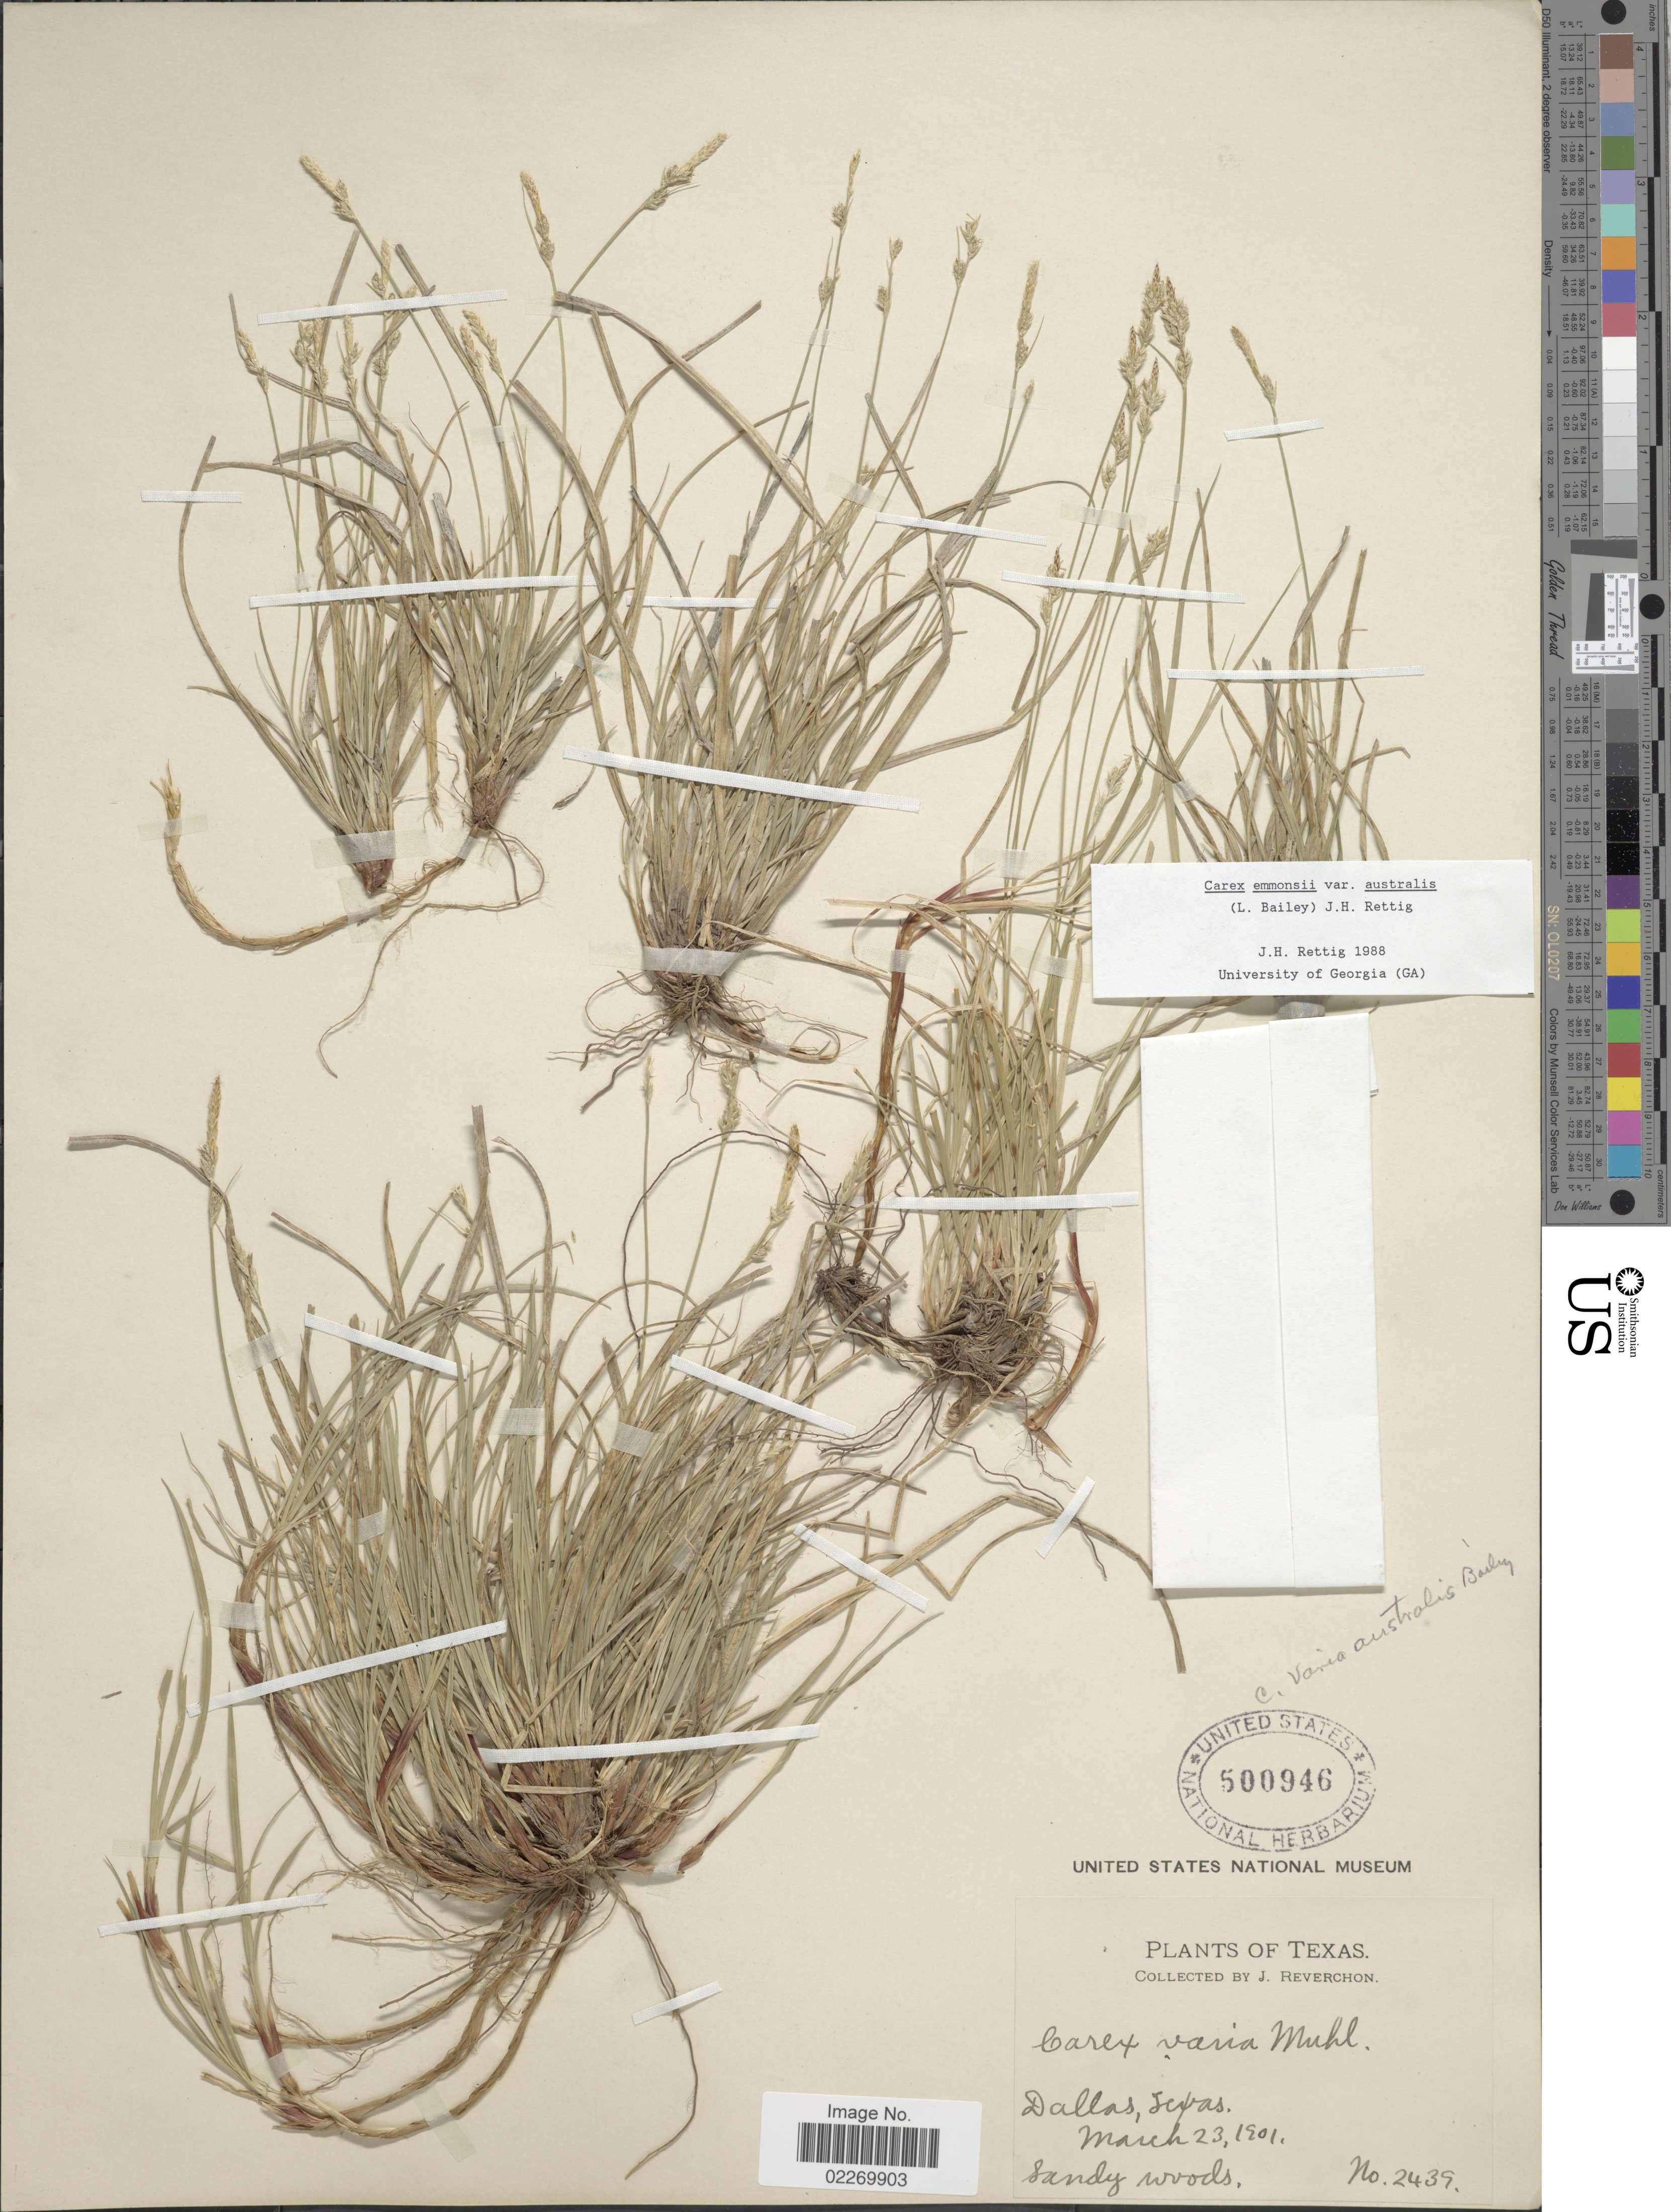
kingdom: Plantae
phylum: Tracheophyta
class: Liliopsida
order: Poales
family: Cyperaceae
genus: Carex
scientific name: Carex physorhyncha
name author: Liebm. ex Steud.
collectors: J. Reverchon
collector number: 2439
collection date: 1901-03-23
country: United States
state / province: Texas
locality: Dallas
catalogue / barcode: US 500946